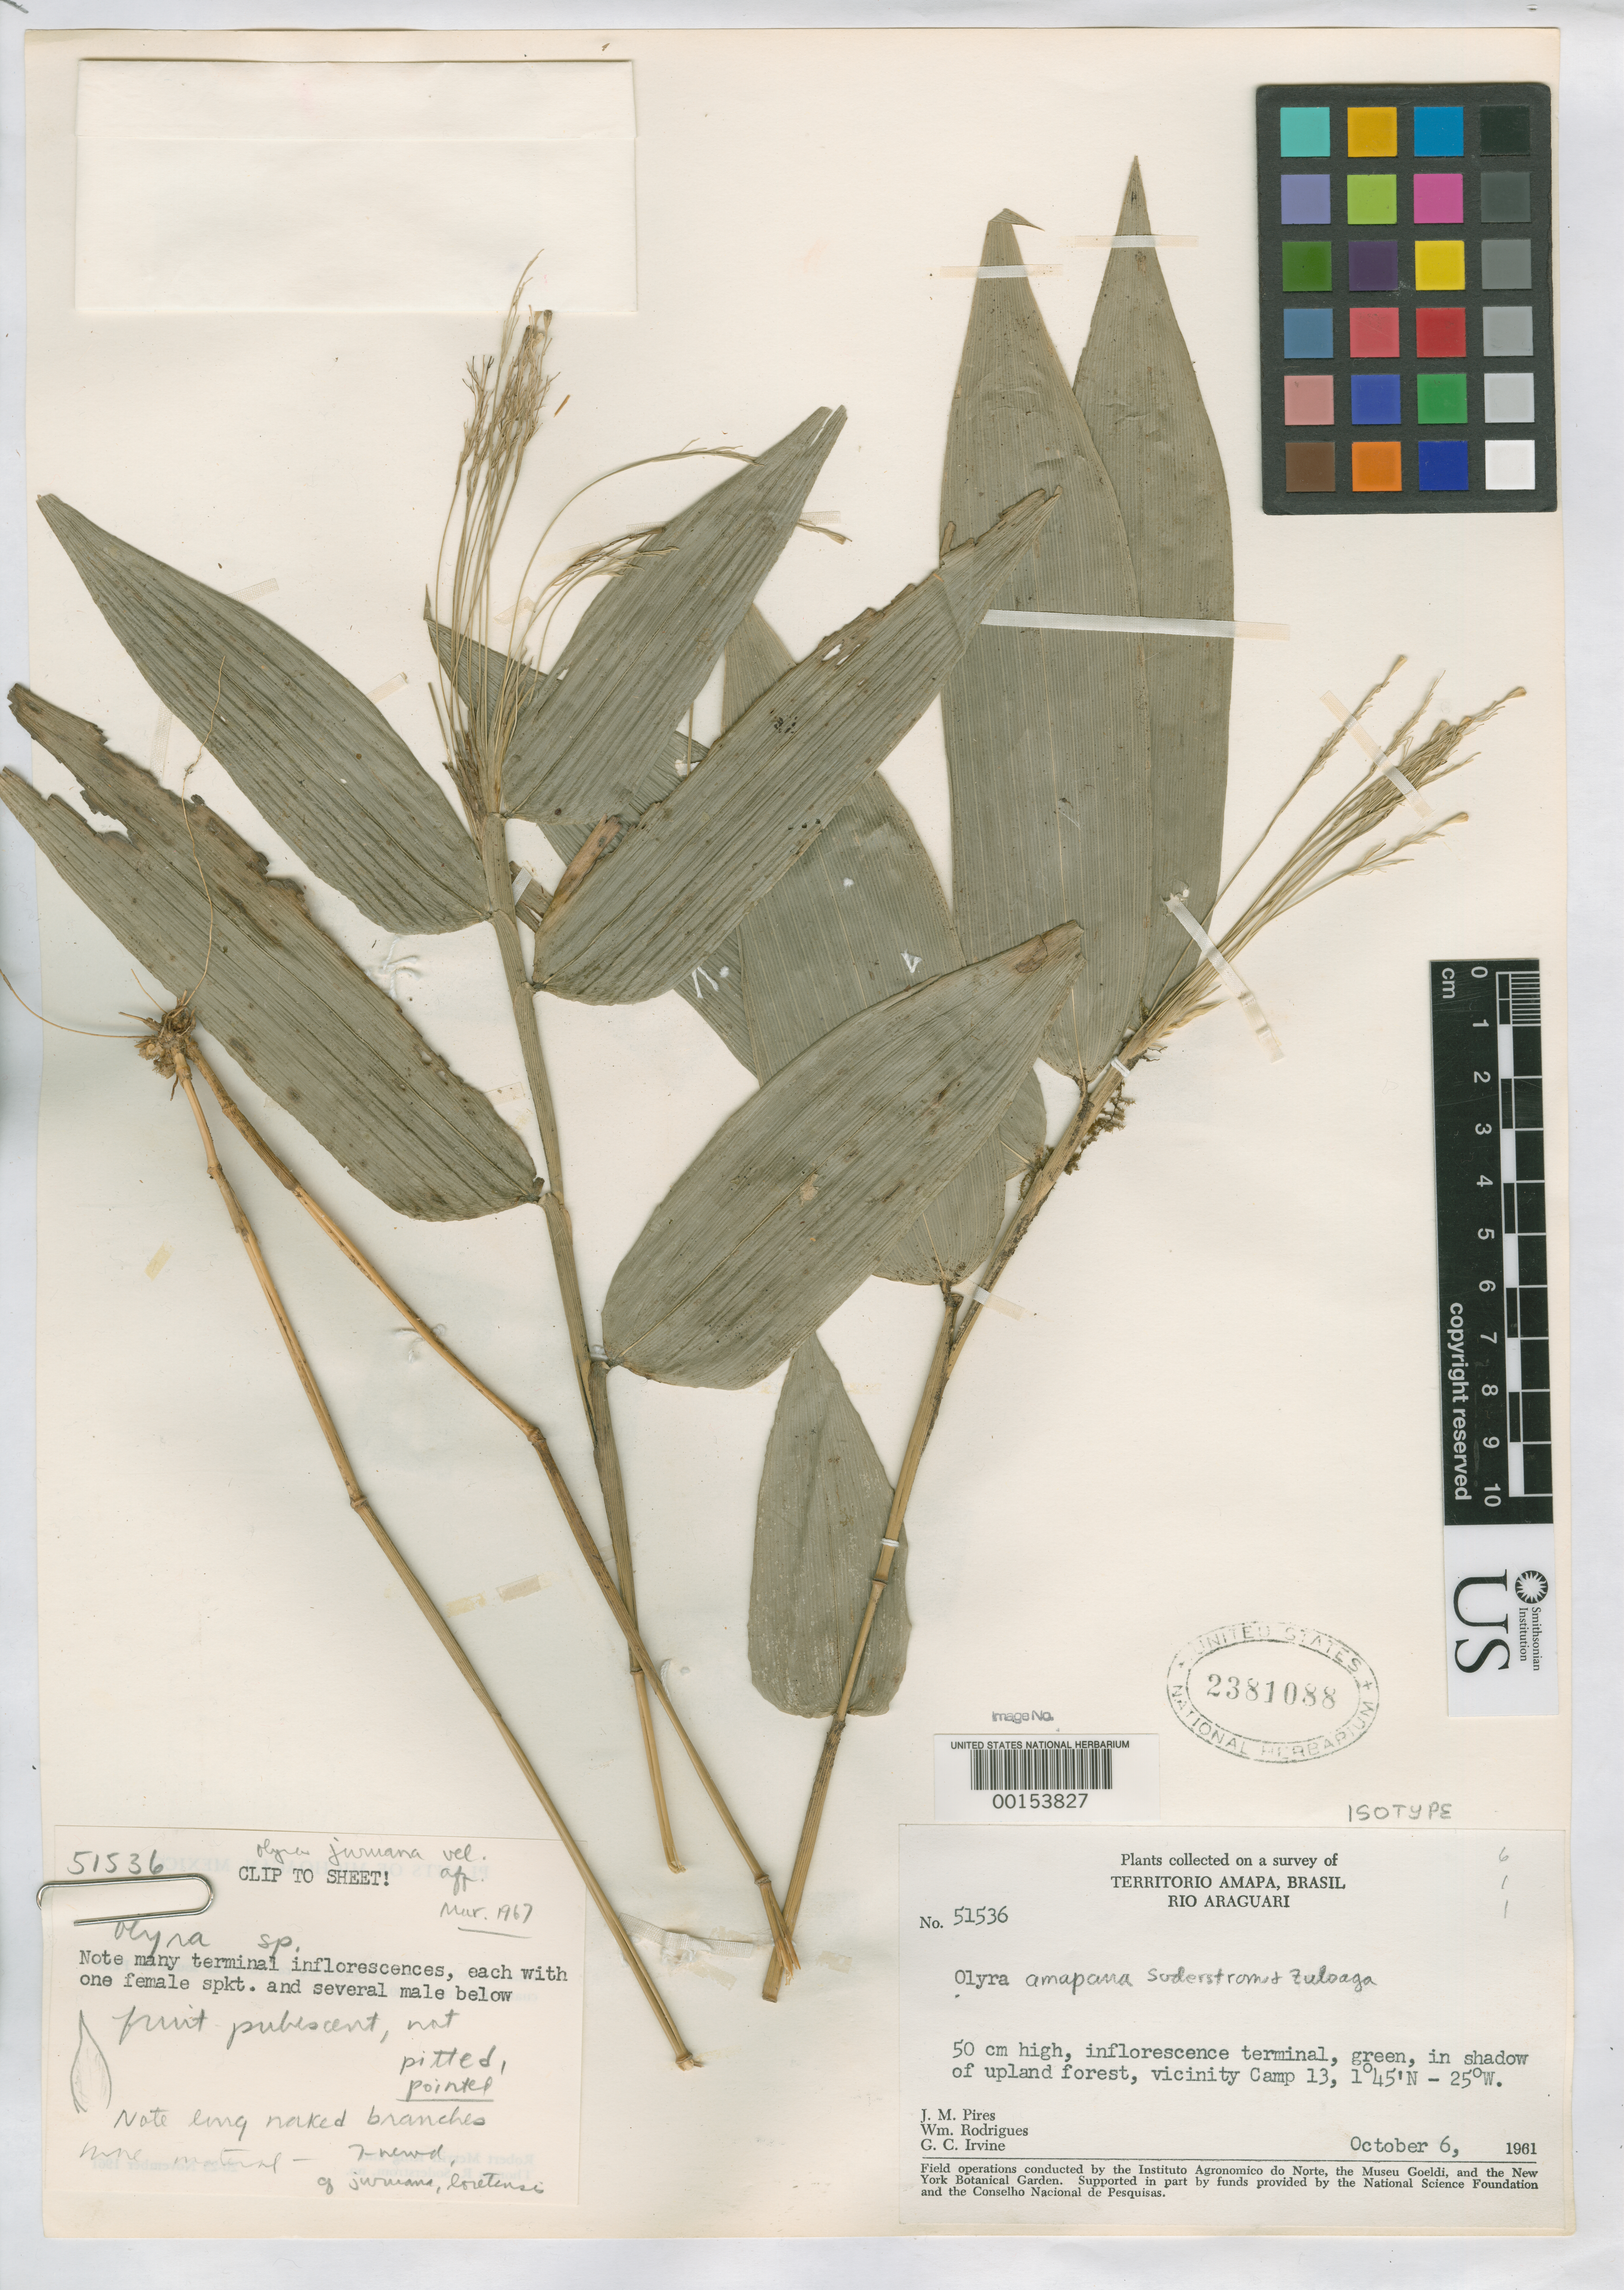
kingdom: Plantae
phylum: Tracheophyta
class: Liliopsida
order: Poales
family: Poaceae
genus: Olyra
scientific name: Olyra amapana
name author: Soderstr. & Zuloaga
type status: Isotype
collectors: J. M. Pires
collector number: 51536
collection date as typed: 06 May 1961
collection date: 1961-05-06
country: Brazil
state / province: Amapá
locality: Rio Araguari, vicinity of Camp 13, in shadow of upland forest.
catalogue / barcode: US 2381088